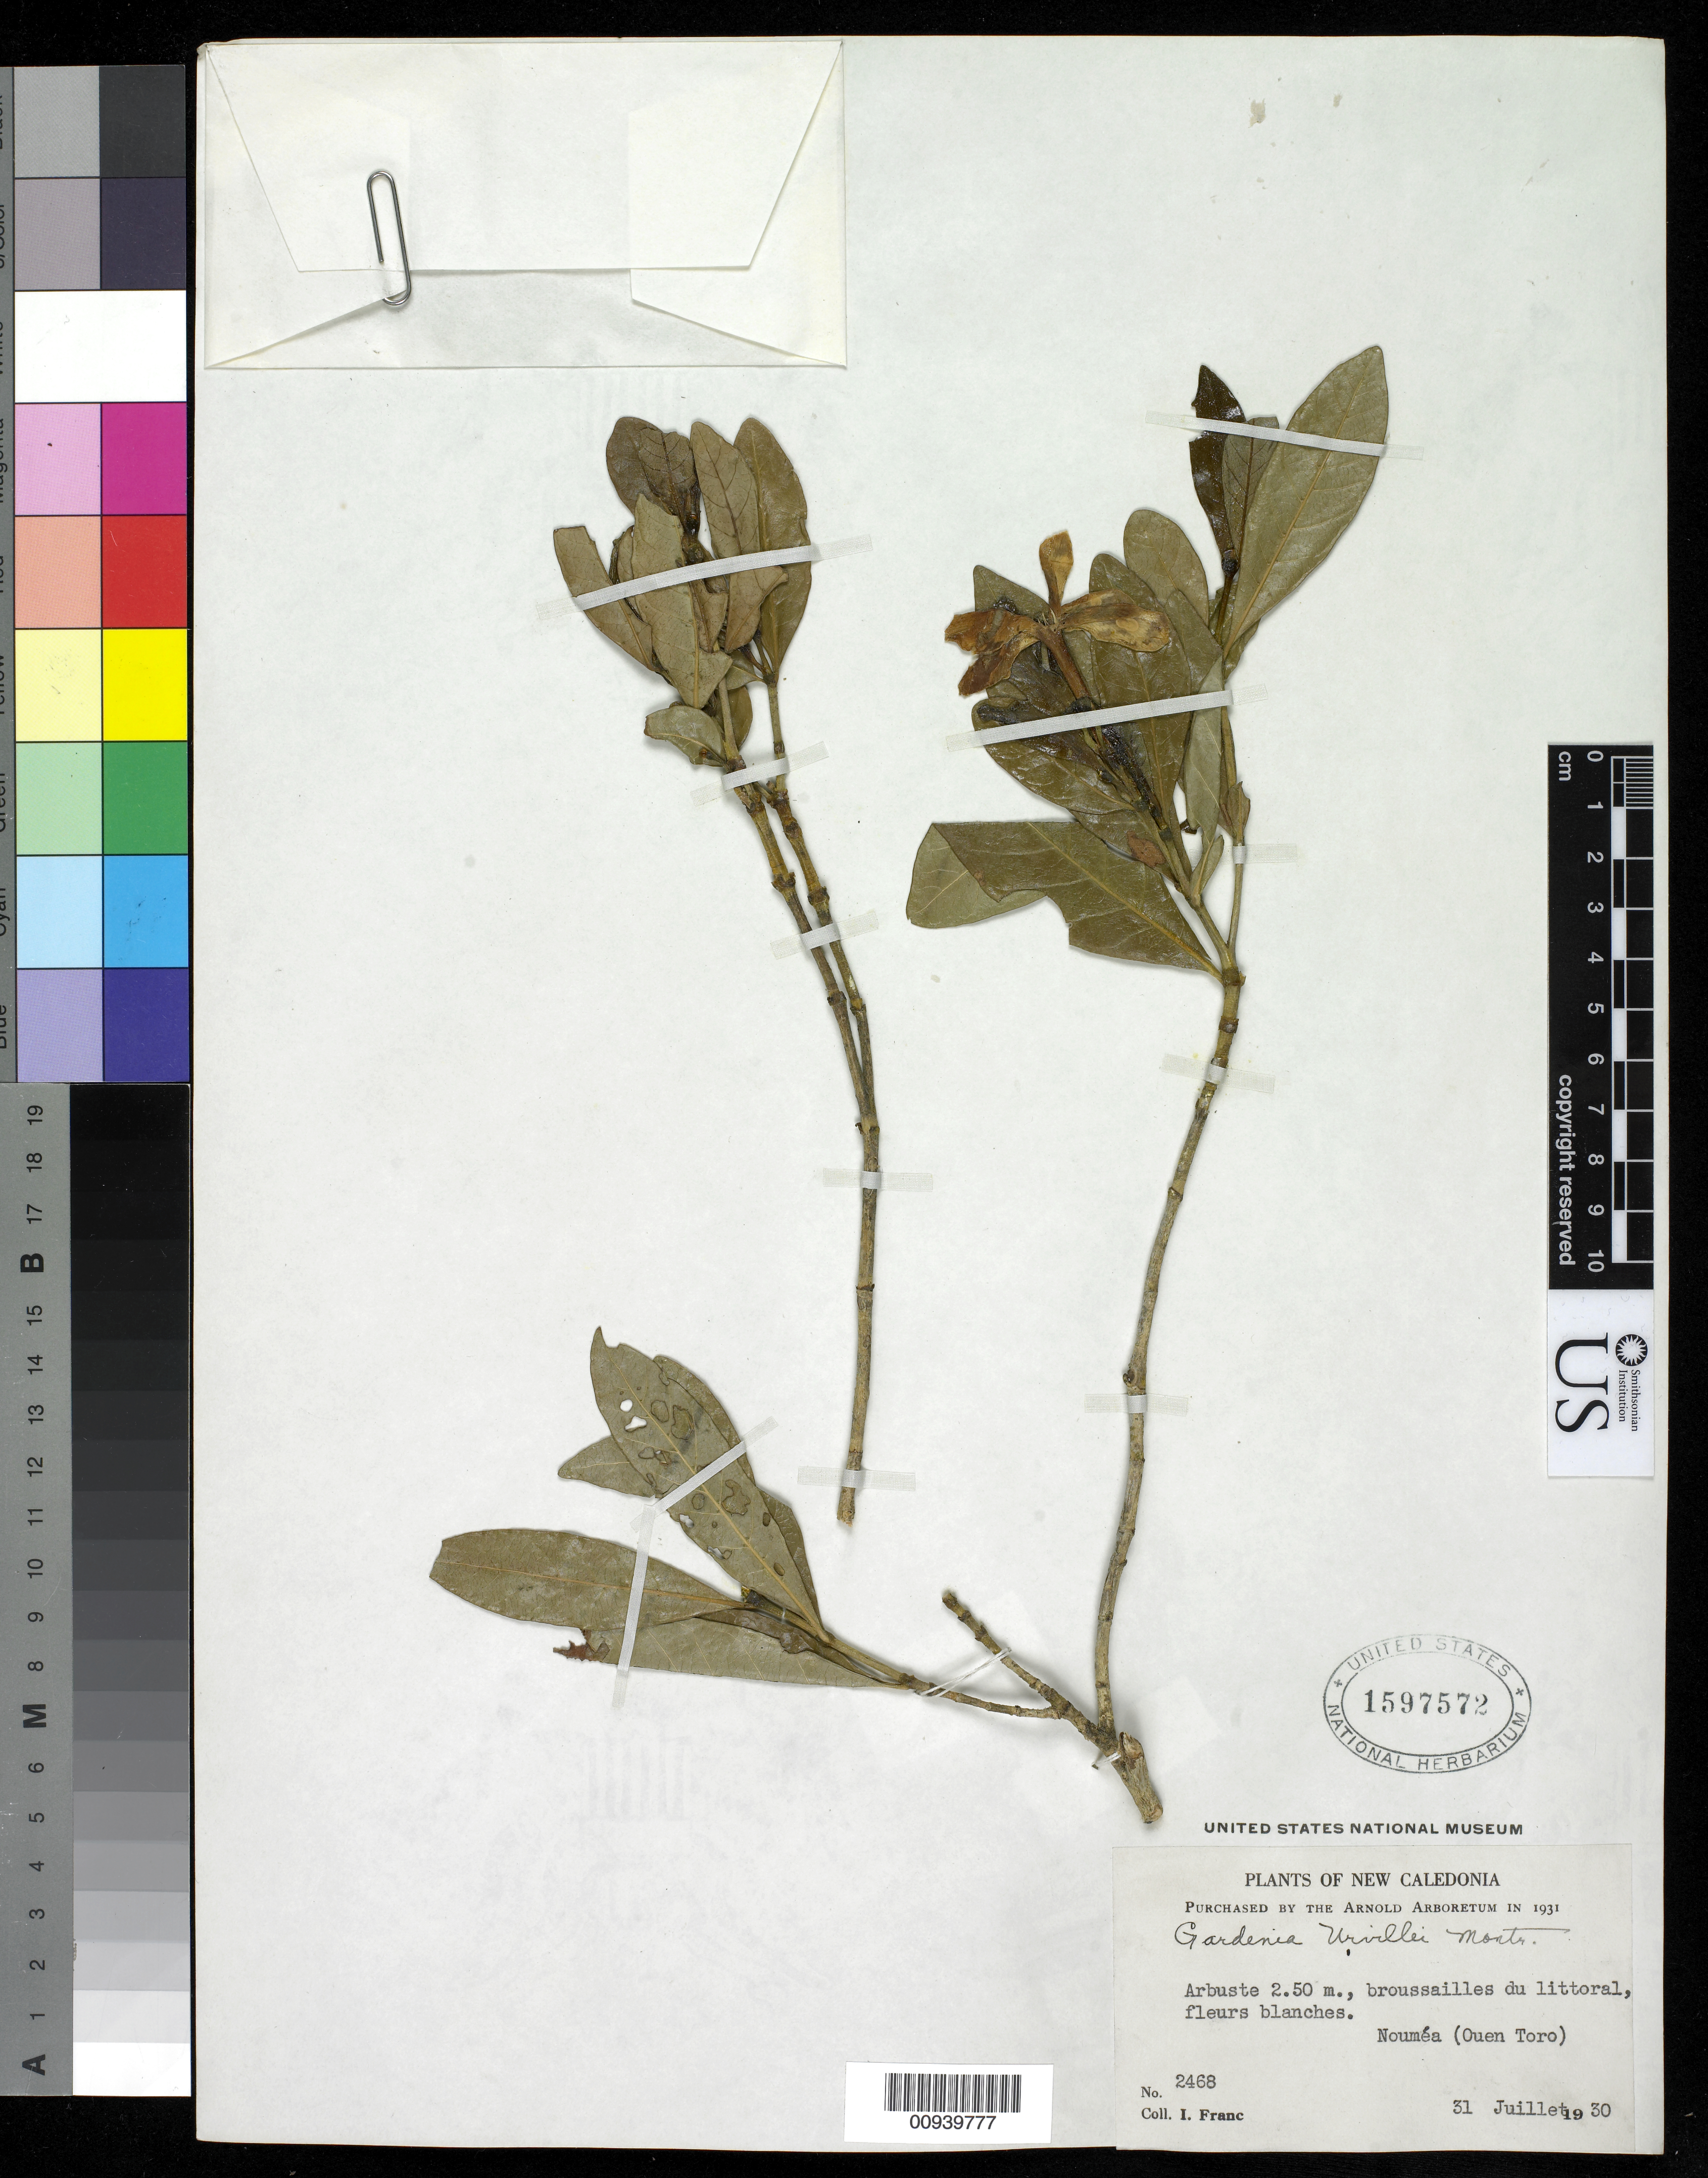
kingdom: Plantae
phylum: Tracheophyta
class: Magnoliopsida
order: Gentianales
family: Rubiaceae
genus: Gardenia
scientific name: Gardenia urvillei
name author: Montrouz.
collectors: I. Franc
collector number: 2468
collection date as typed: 31 Jul 1930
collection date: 1930-07-31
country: New Caledonia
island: New Caledonia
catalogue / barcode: US 1597572